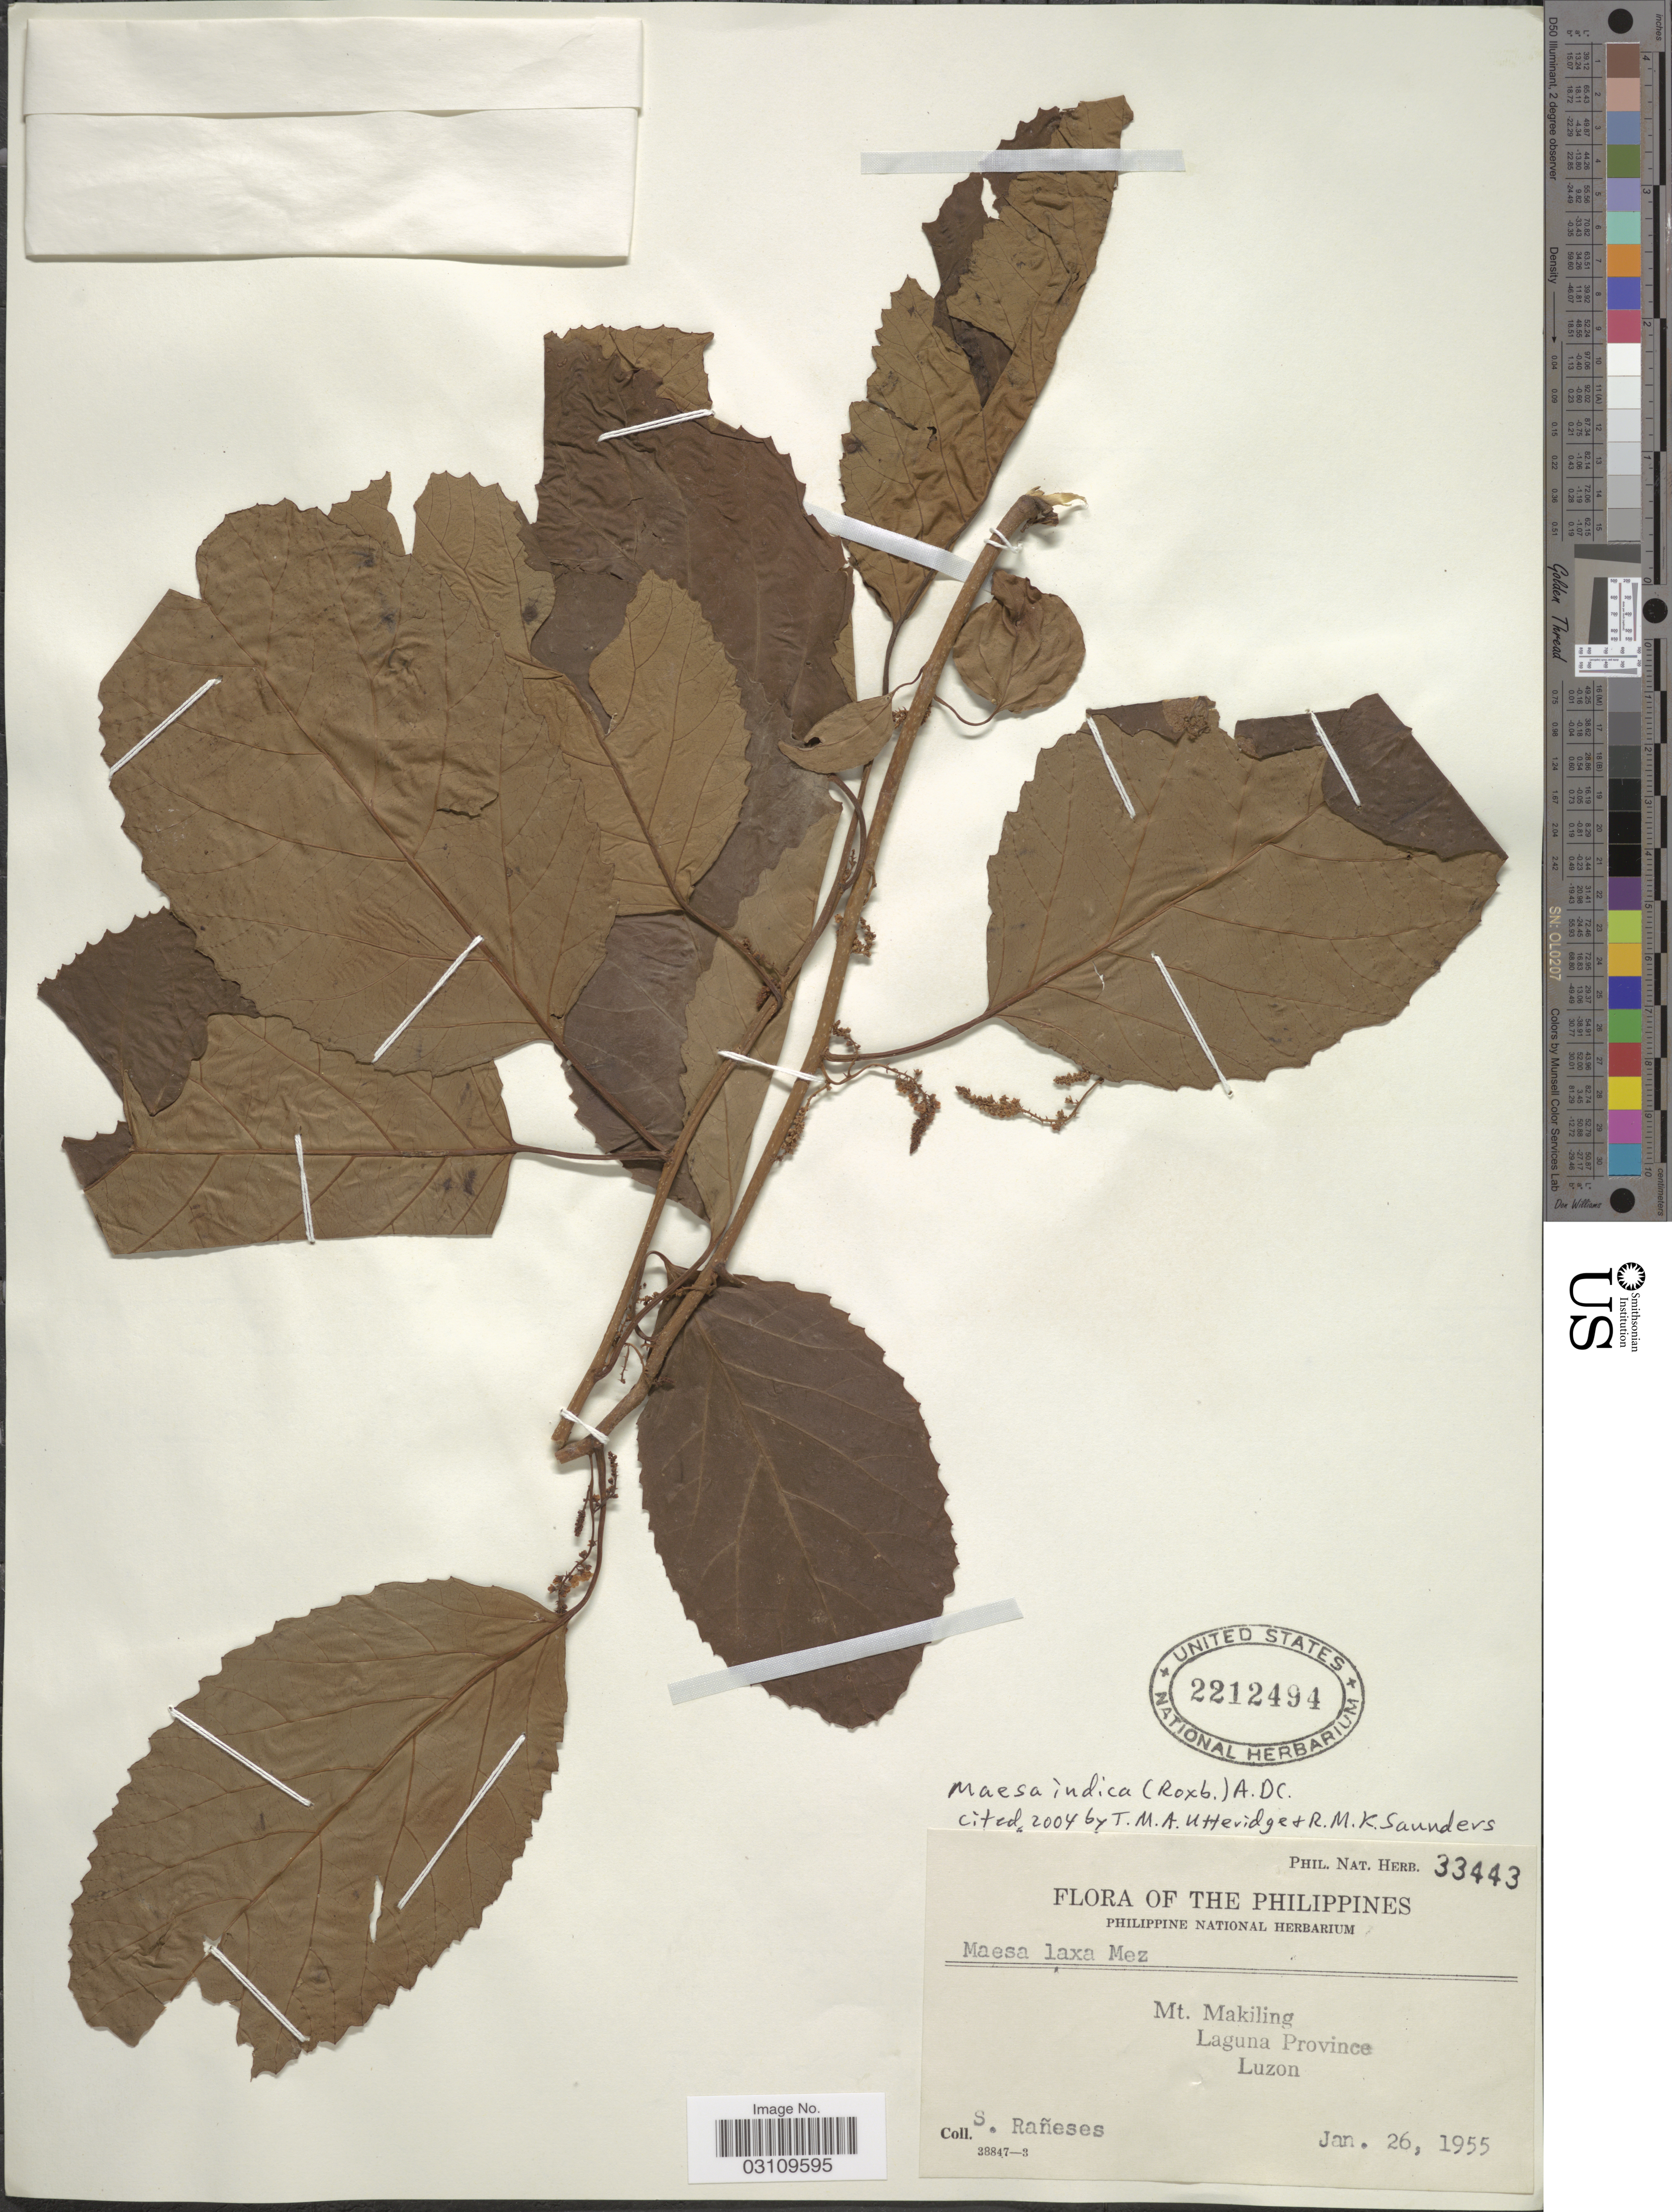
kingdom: Plantae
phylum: Tracheophyta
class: Magnoliopsida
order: Ericales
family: Primulaceae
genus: Maesa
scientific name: Maesa indica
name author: (Roxb.) A. DC.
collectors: S. Rañeses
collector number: Phil. Nat. Herb. 33443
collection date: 1955-01-26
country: Philippines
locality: Mt. Makiling, Laguna Province, Luzon.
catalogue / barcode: US 2212494